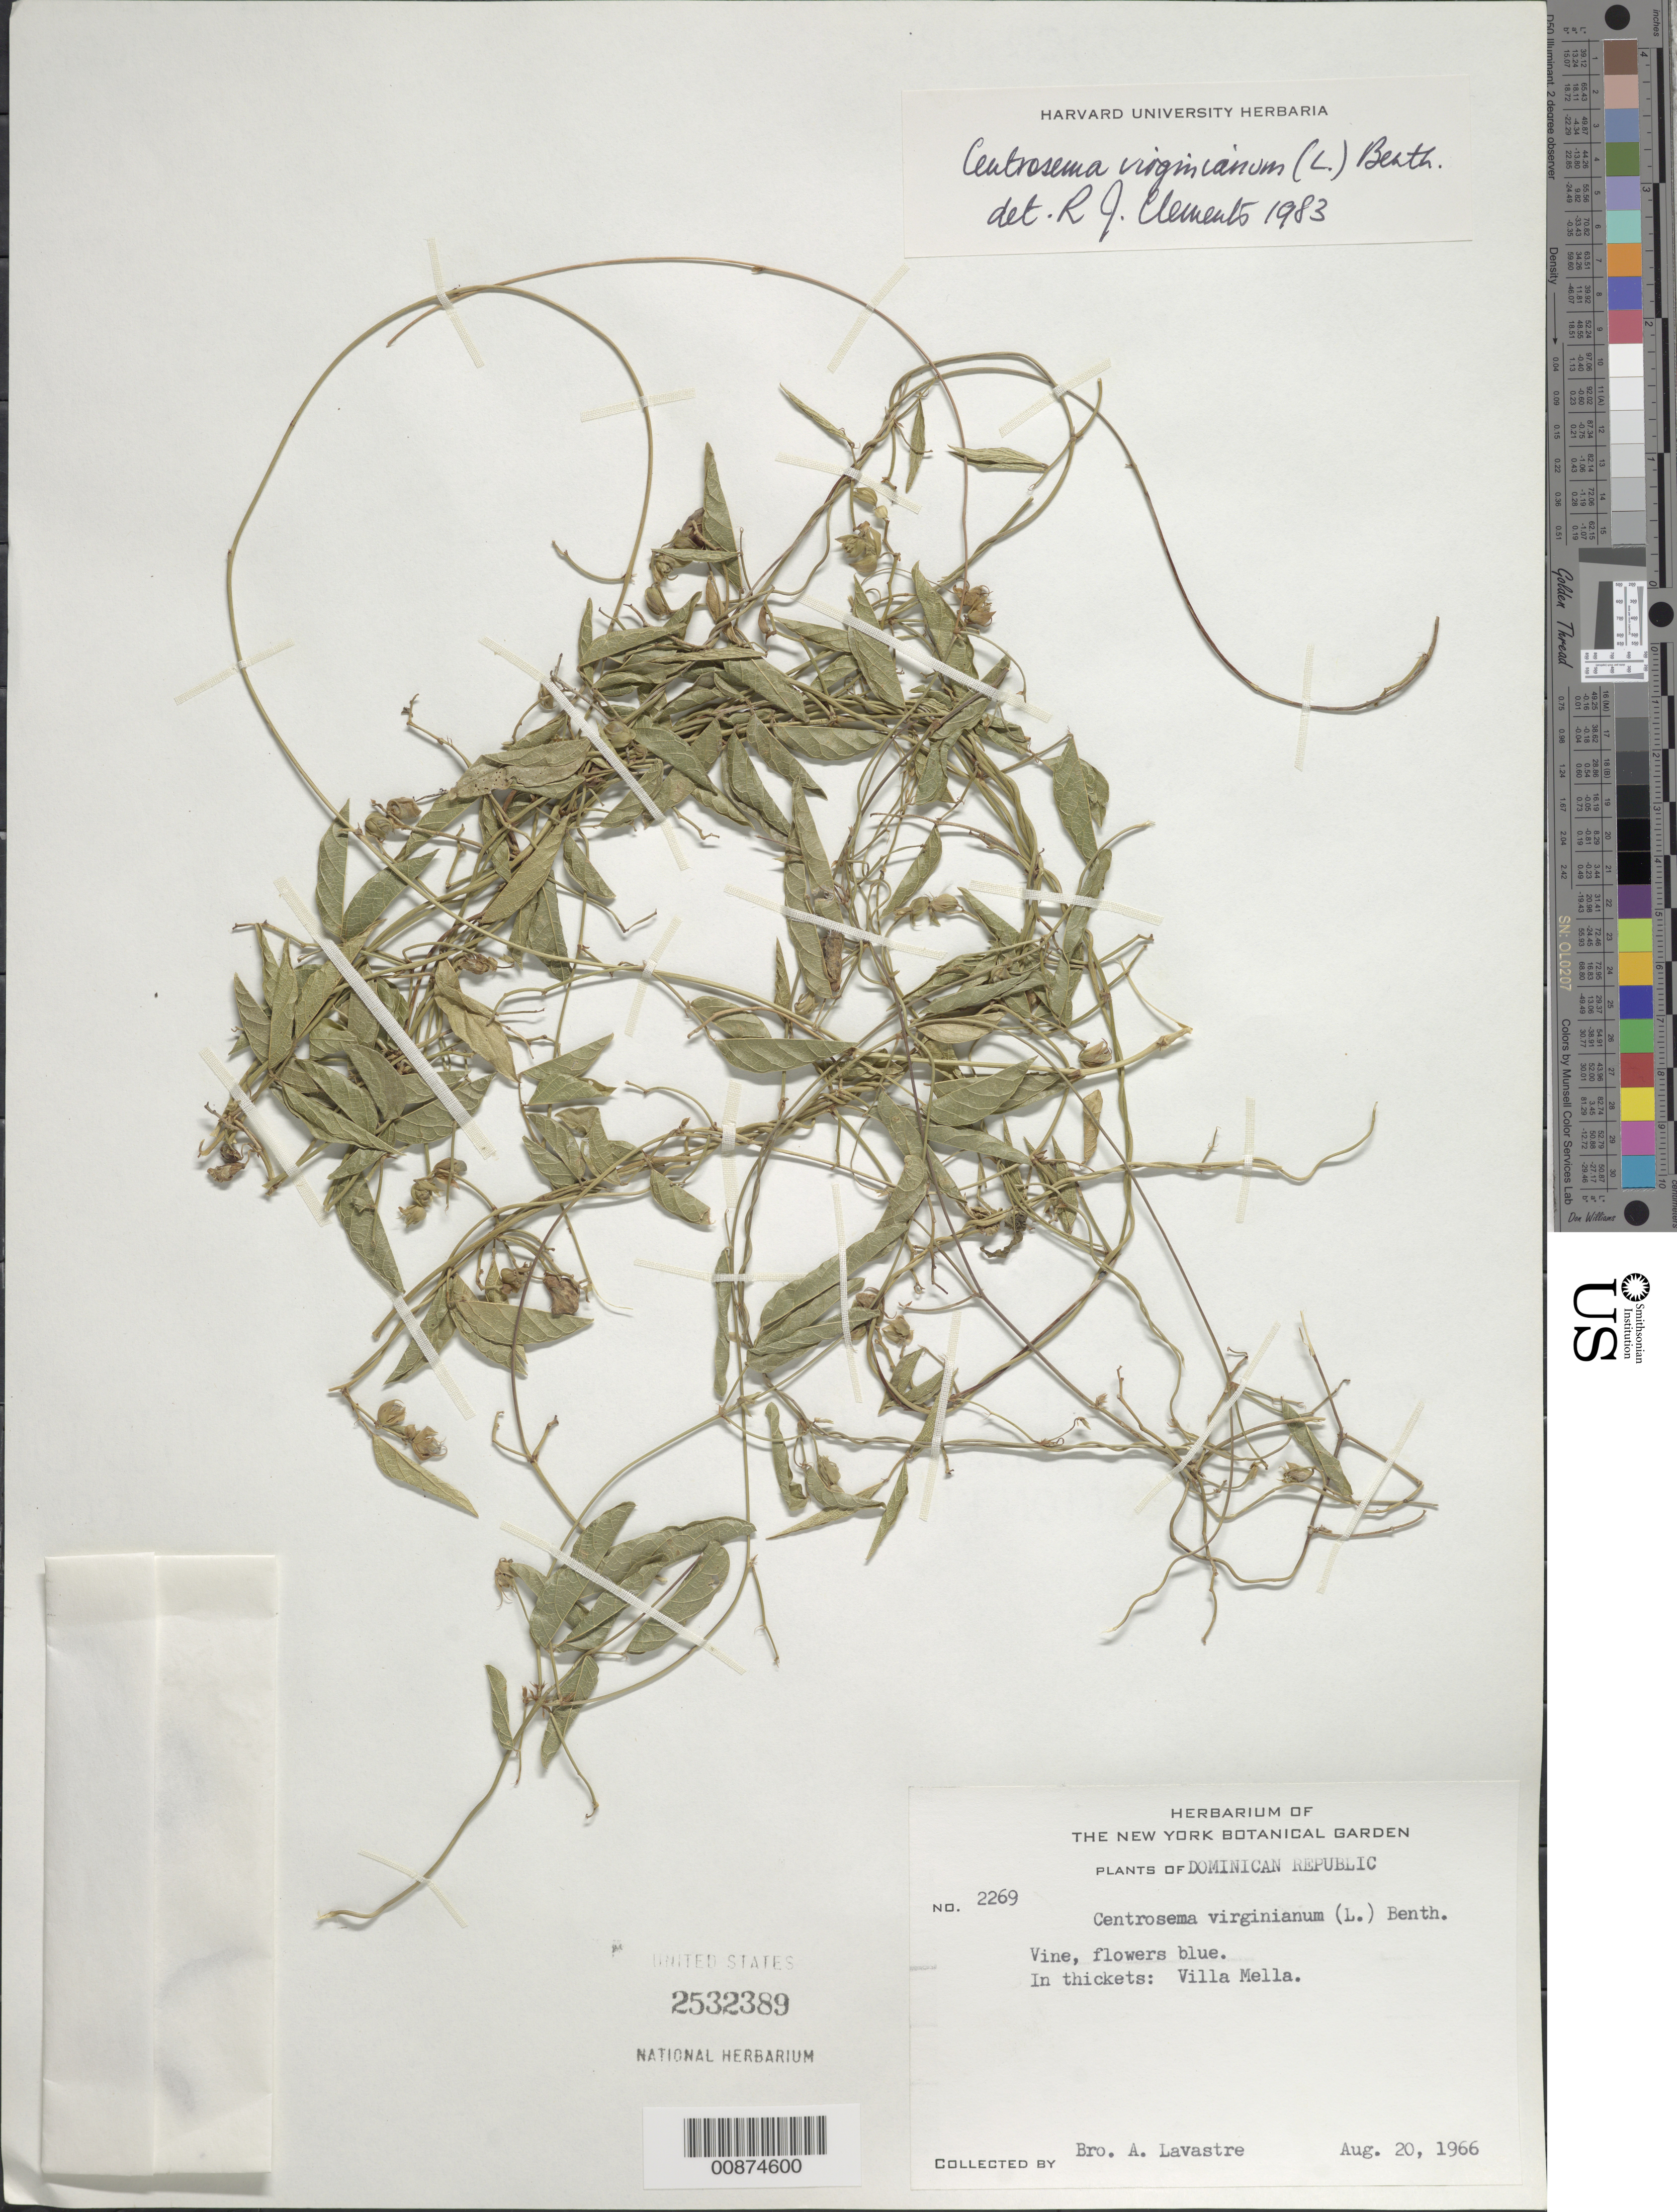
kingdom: Plantae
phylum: Tracheophyta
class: Magnoliopsida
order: Fabales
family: Fabaceae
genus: Centrosema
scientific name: Centrosema virginianum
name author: (L.) Benth.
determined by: Clements, R. J.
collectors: B. Lavastre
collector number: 2269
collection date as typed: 20 Aug 1966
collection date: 1966-08-20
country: Dominican Republic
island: Hispaniola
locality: Villa Mella.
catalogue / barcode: US 2532389